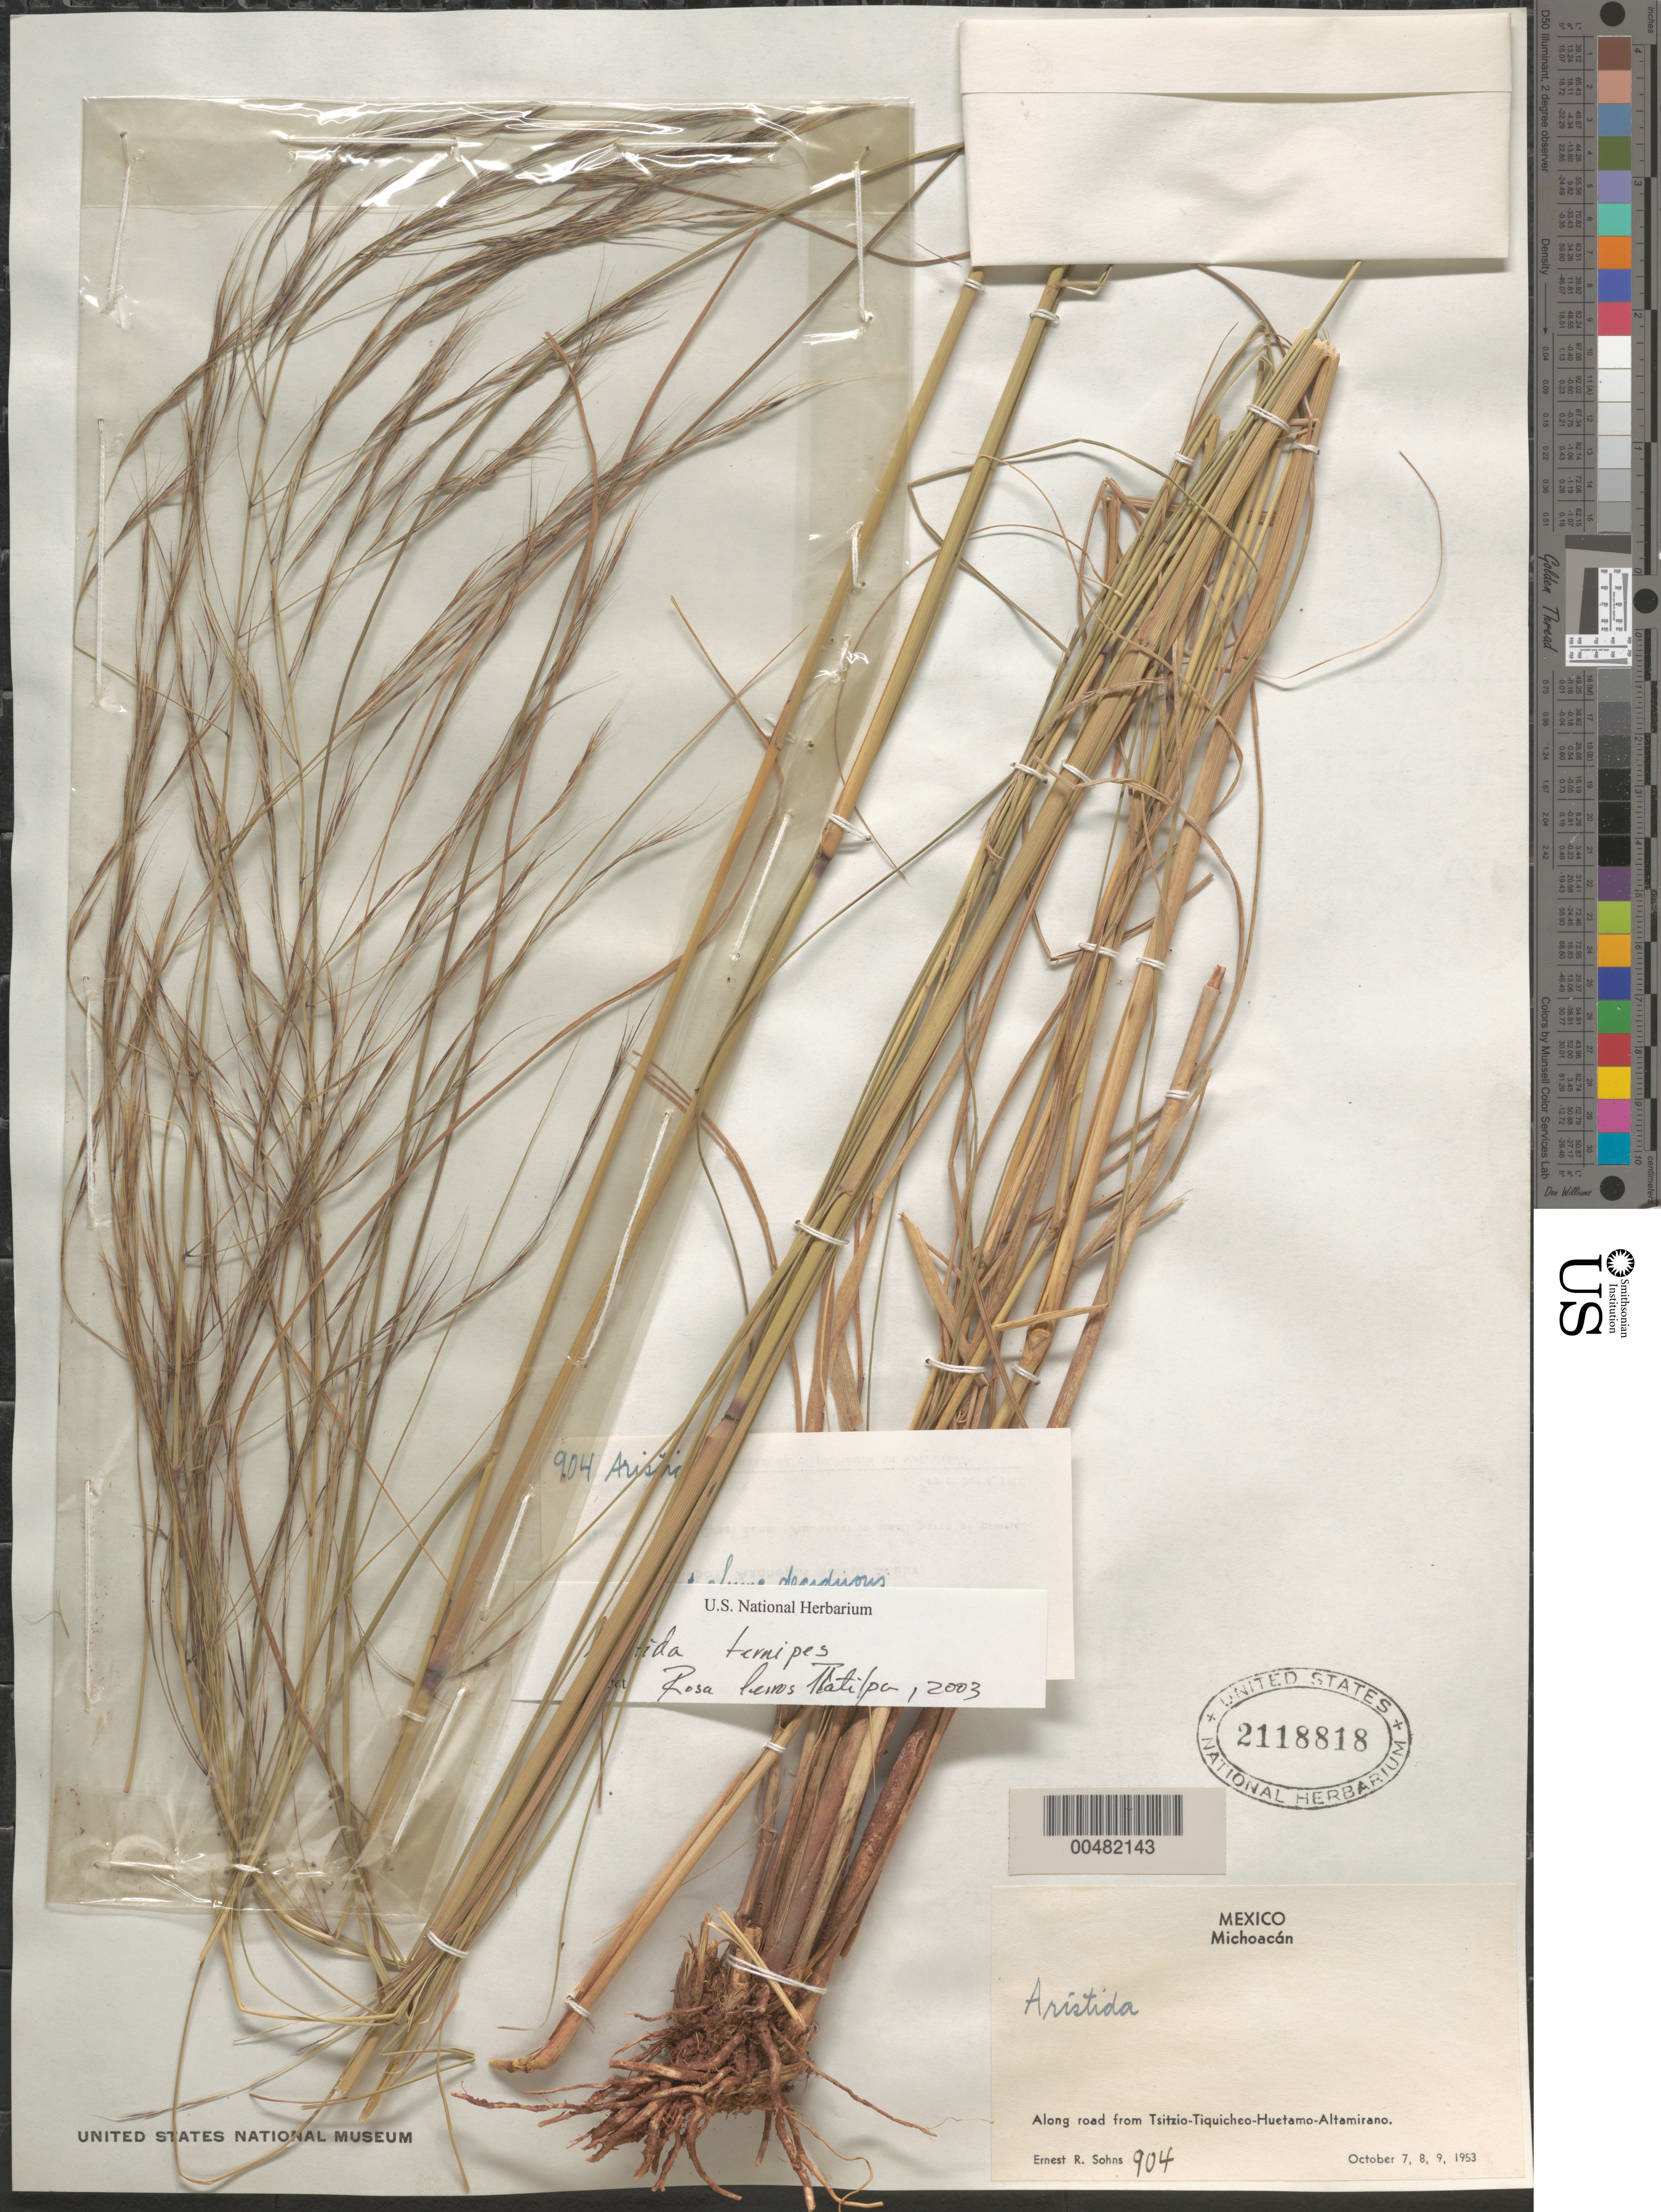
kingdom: Plantae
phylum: Tracheophyta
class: Liliopsida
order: Poales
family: Poaceae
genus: Aristida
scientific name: Aristida ternipes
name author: Cav.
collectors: E. R. Sohns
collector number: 904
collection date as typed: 7 Oct 1953 to 9 Oct 1953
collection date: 1953-10-07/1953-10-09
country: Mexico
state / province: Michoacán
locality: Along road from Tsitzio-Tiquicheo-Huetamo-Altamirano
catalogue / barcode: US 2118818